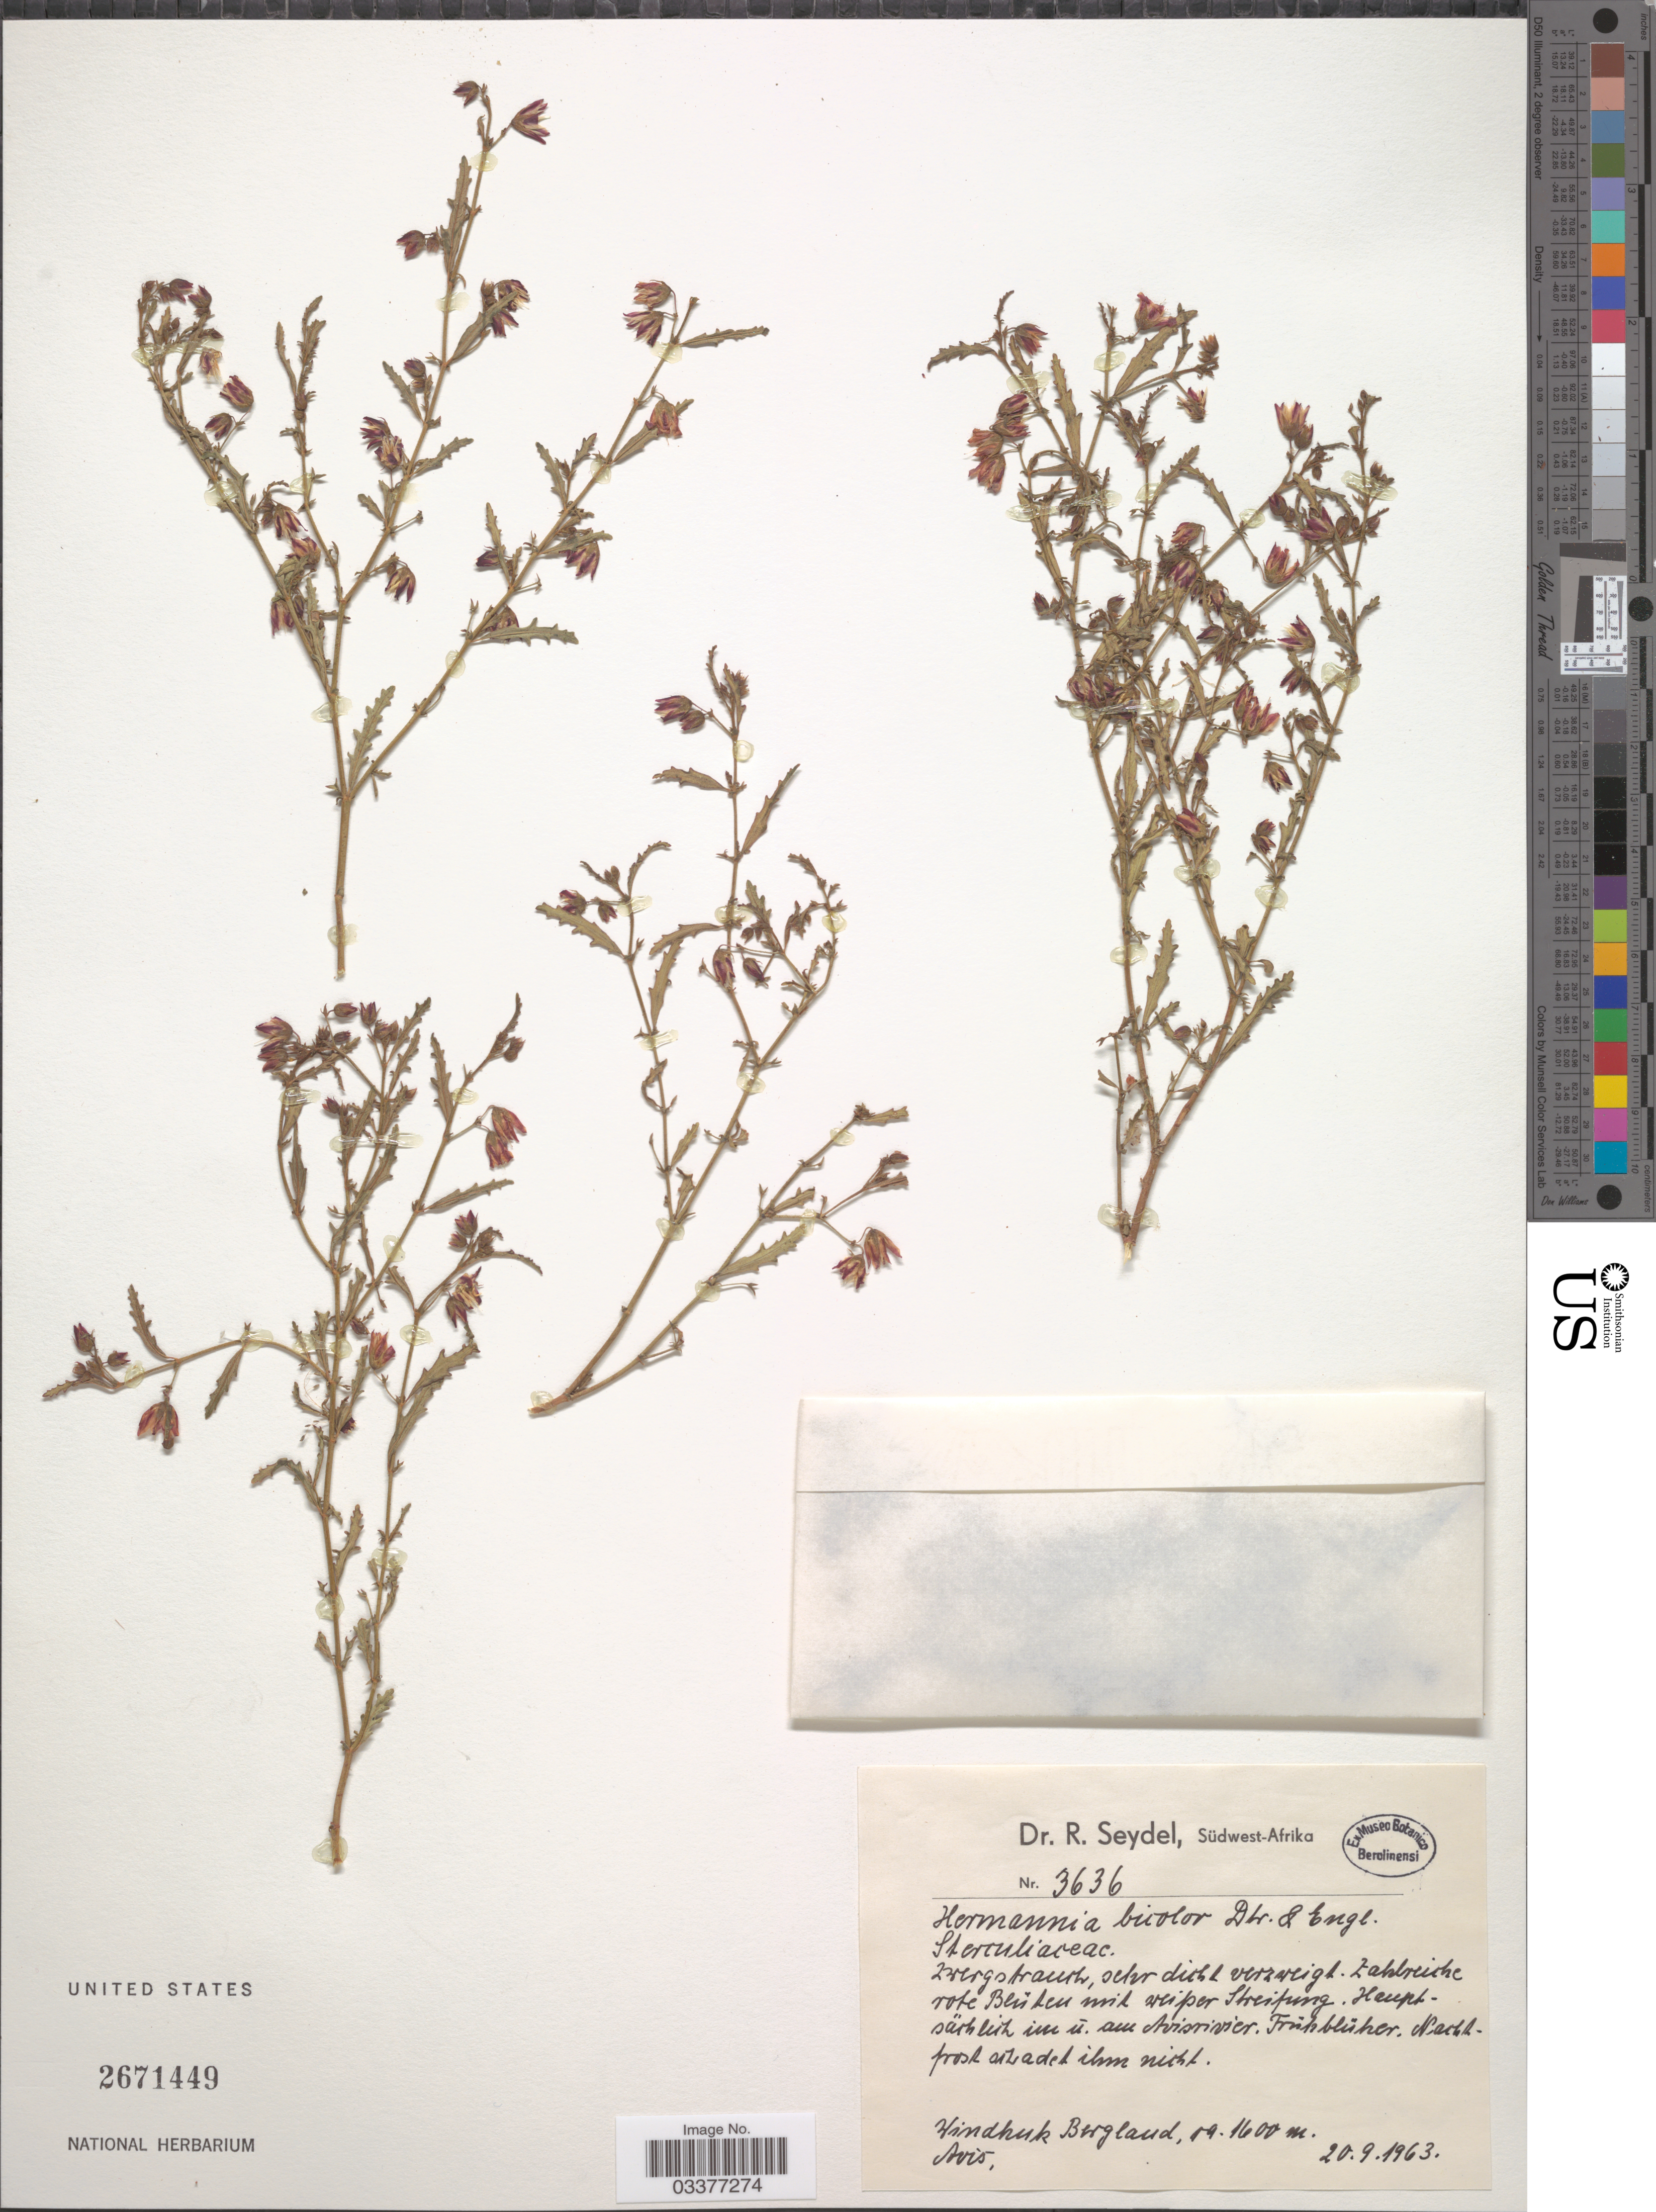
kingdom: Plantae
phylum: Tracheophyta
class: Magnoliopsida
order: Malvales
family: Malvaceae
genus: Hermannia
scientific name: Hermannia bicolor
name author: Engl. & Dinter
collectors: R. Seydel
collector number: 3636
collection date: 1963-09-20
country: Namibia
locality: Südwest-Afrika. Windhuk Bergland, Avis.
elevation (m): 1600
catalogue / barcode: US 2671449